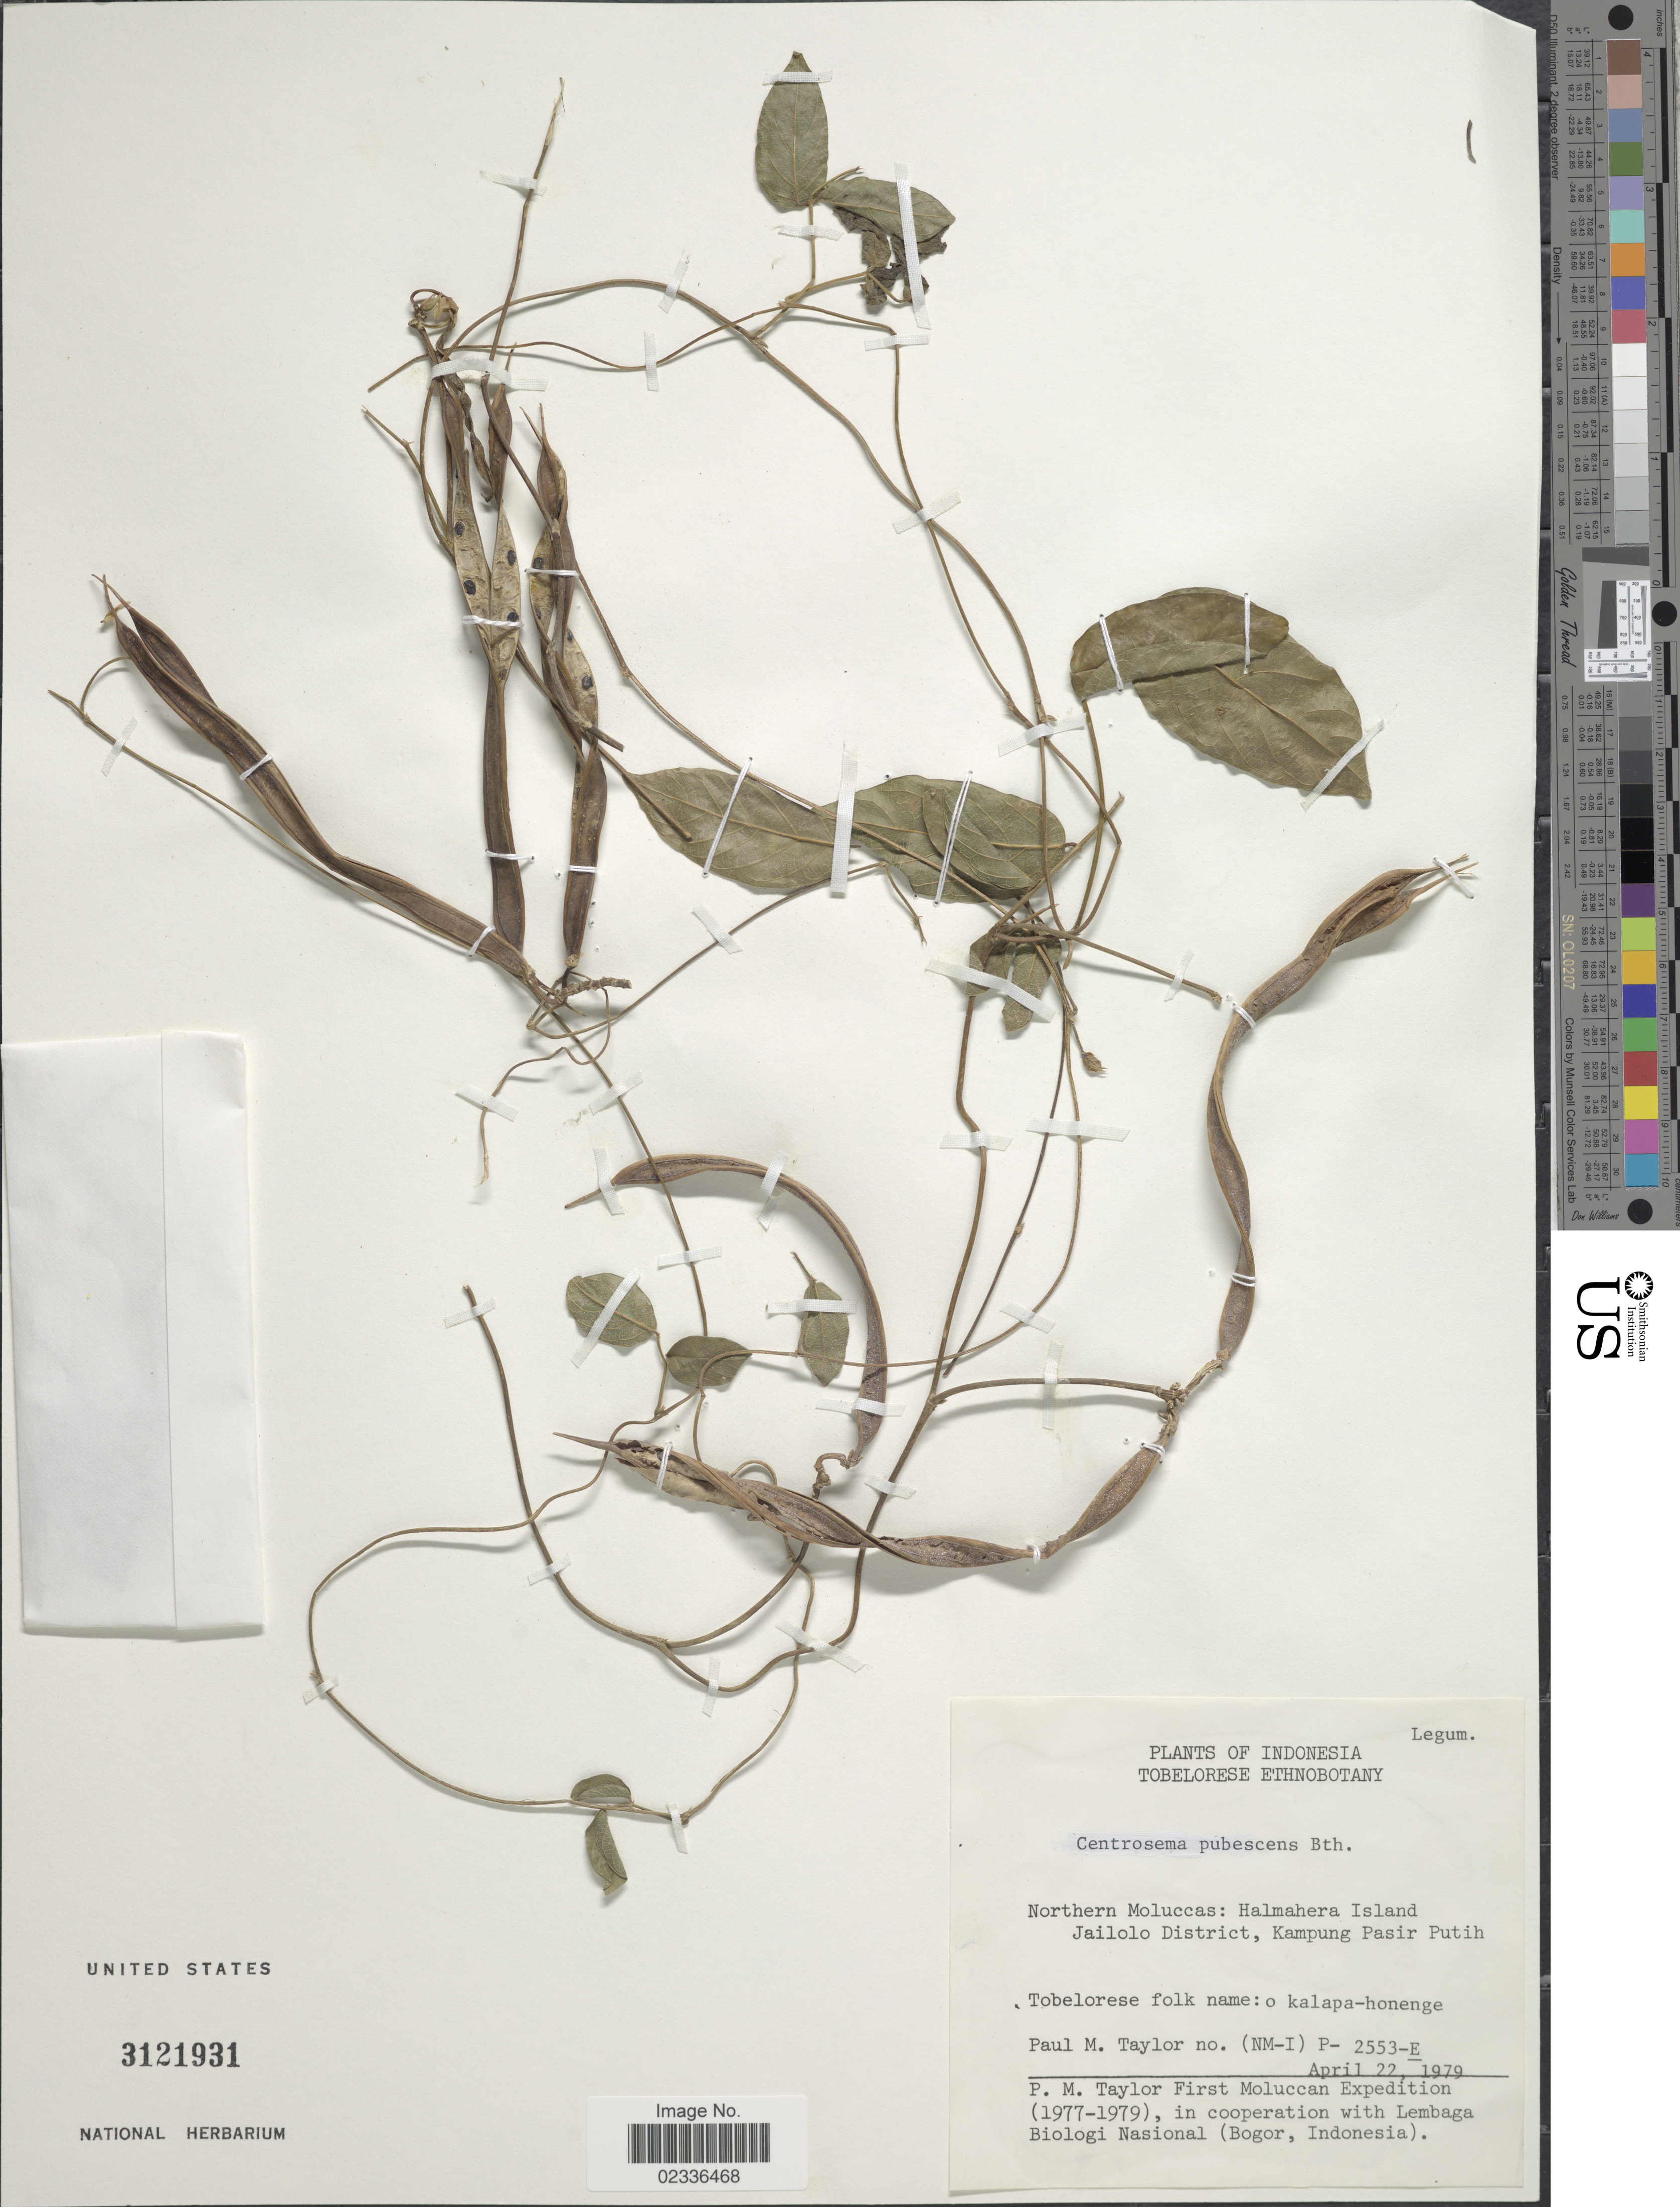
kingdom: Plantae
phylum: Tracheophyta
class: Magnoliopsida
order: Fabales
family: Fabaceae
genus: Centrosema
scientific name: Centrosema pubescens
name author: Benth.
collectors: P. M. Taylor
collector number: (NM) P-2553-E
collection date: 1979-04-22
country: Indonesia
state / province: Maluku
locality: Halmahera Island, Jailolo District, Kampung Basir Putih.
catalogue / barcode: US 3121931